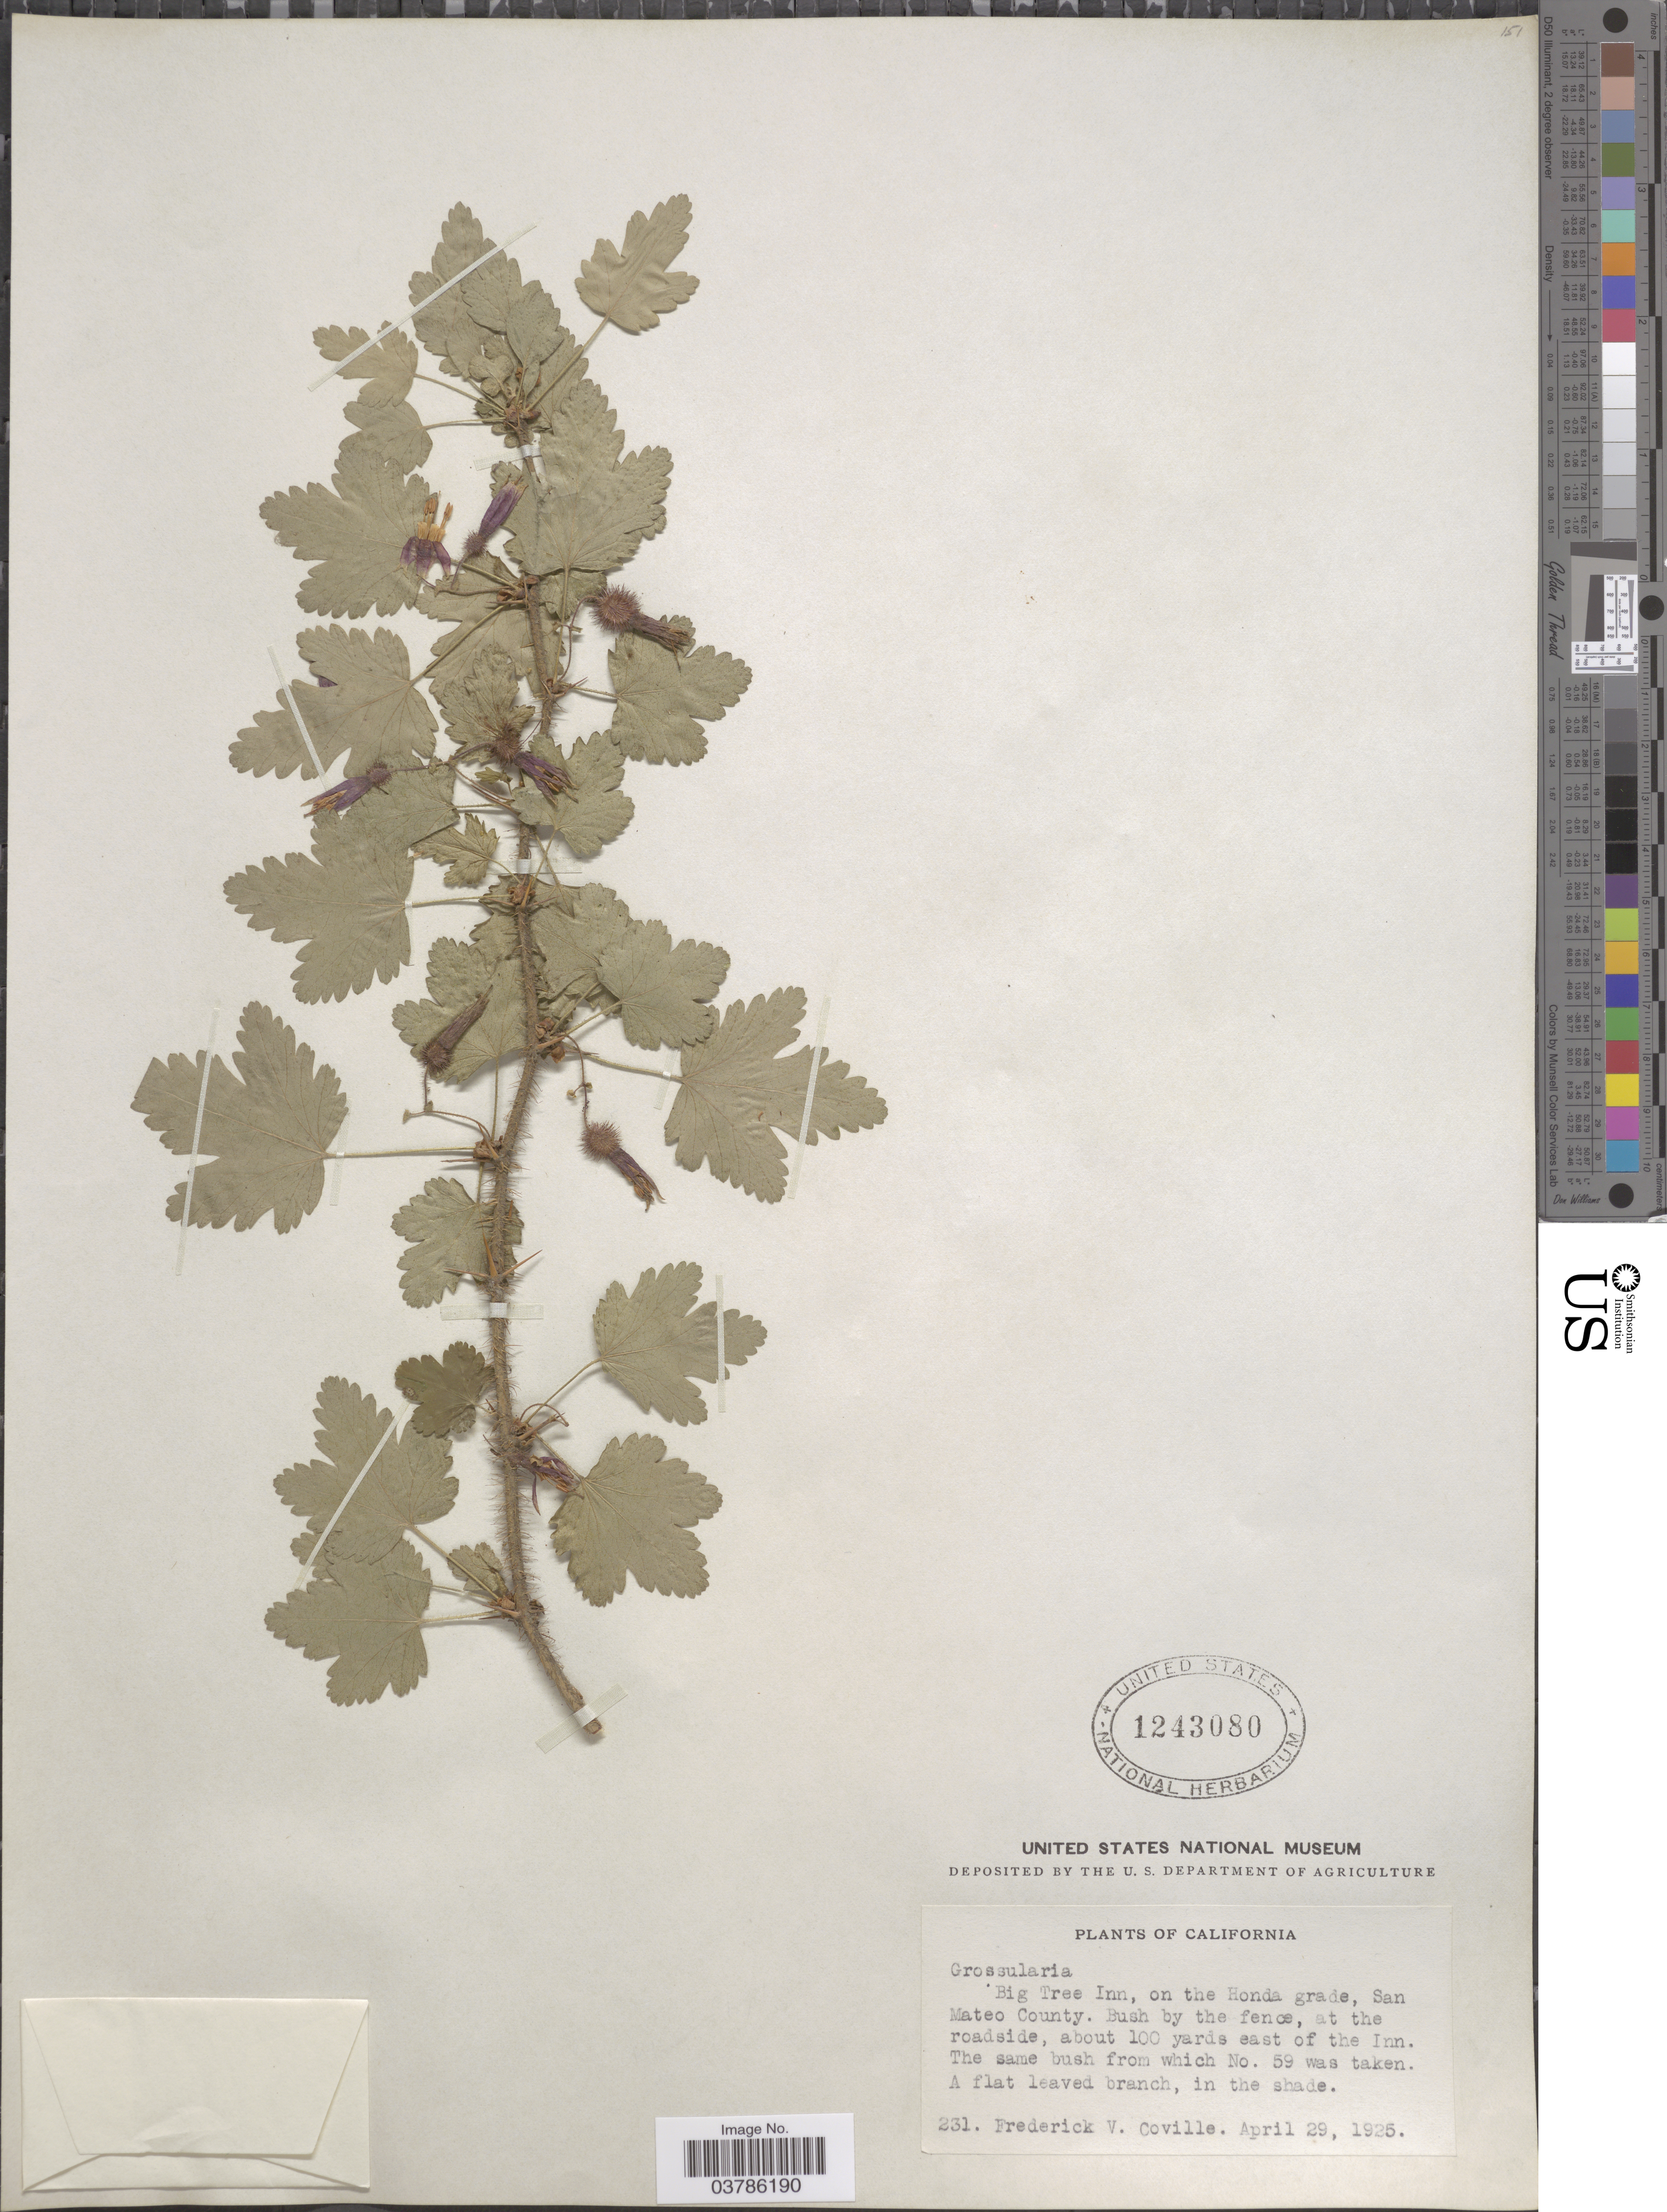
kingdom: Plantae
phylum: Tracheophyta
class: Magnoliopsida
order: Saxifragales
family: Grossulariaceae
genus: Ribes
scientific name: Ribes sp.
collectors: F. V. Coville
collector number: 231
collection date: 1925-04-29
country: United States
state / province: California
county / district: San Mateo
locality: Big Tree Inn, on the Honda grade, San Mateo County. Bush by the fence, at the roadside, about 100 yards east of the Inn.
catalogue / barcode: US 1243080